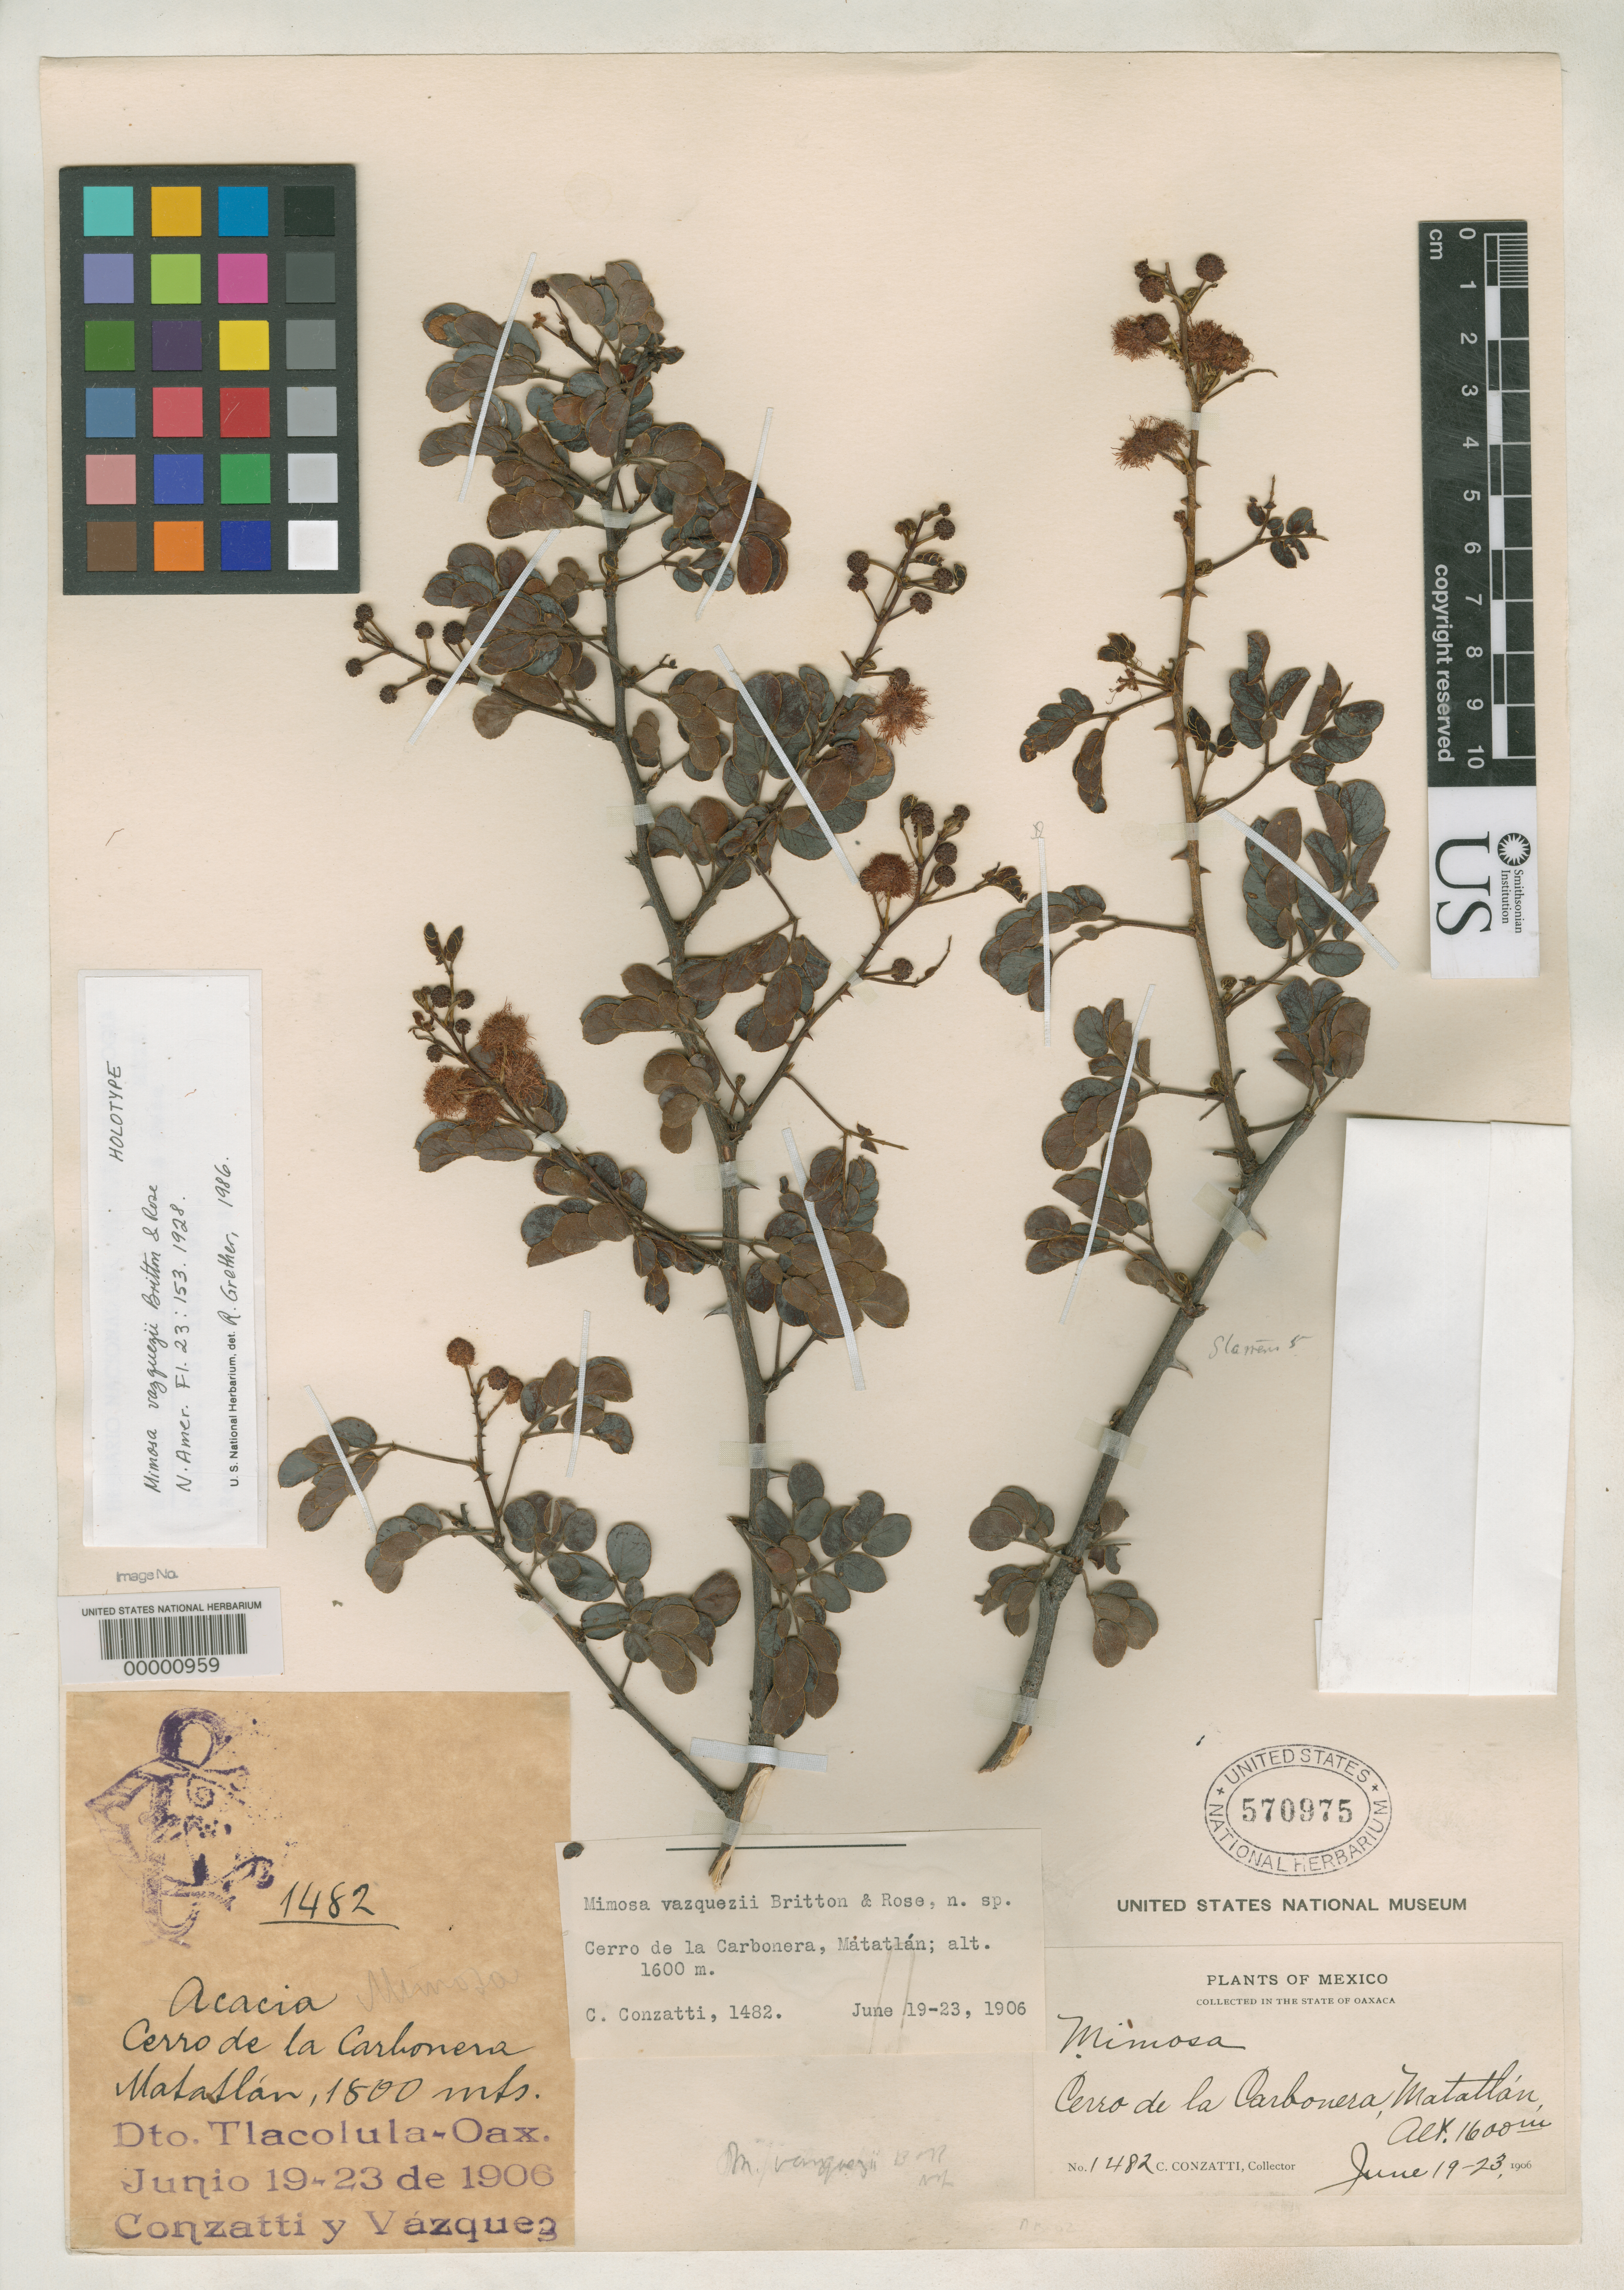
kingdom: Plantae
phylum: Tracheophyta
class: Magnoliopsida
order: Fabales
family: Fabaceae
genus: Mimosa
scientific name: Mimosa vasquezii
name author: Britton & Rose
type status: Holotype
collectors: C. Conzatti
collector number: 1482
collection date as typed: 19 Jun 1906 to 23 Jun 1906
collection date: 1906-06-19/1906-06-23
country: Mexico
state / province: Oaxaca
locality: Matatlan, Cerro de La Carbonera.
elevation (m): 1600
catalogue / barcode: US 570975